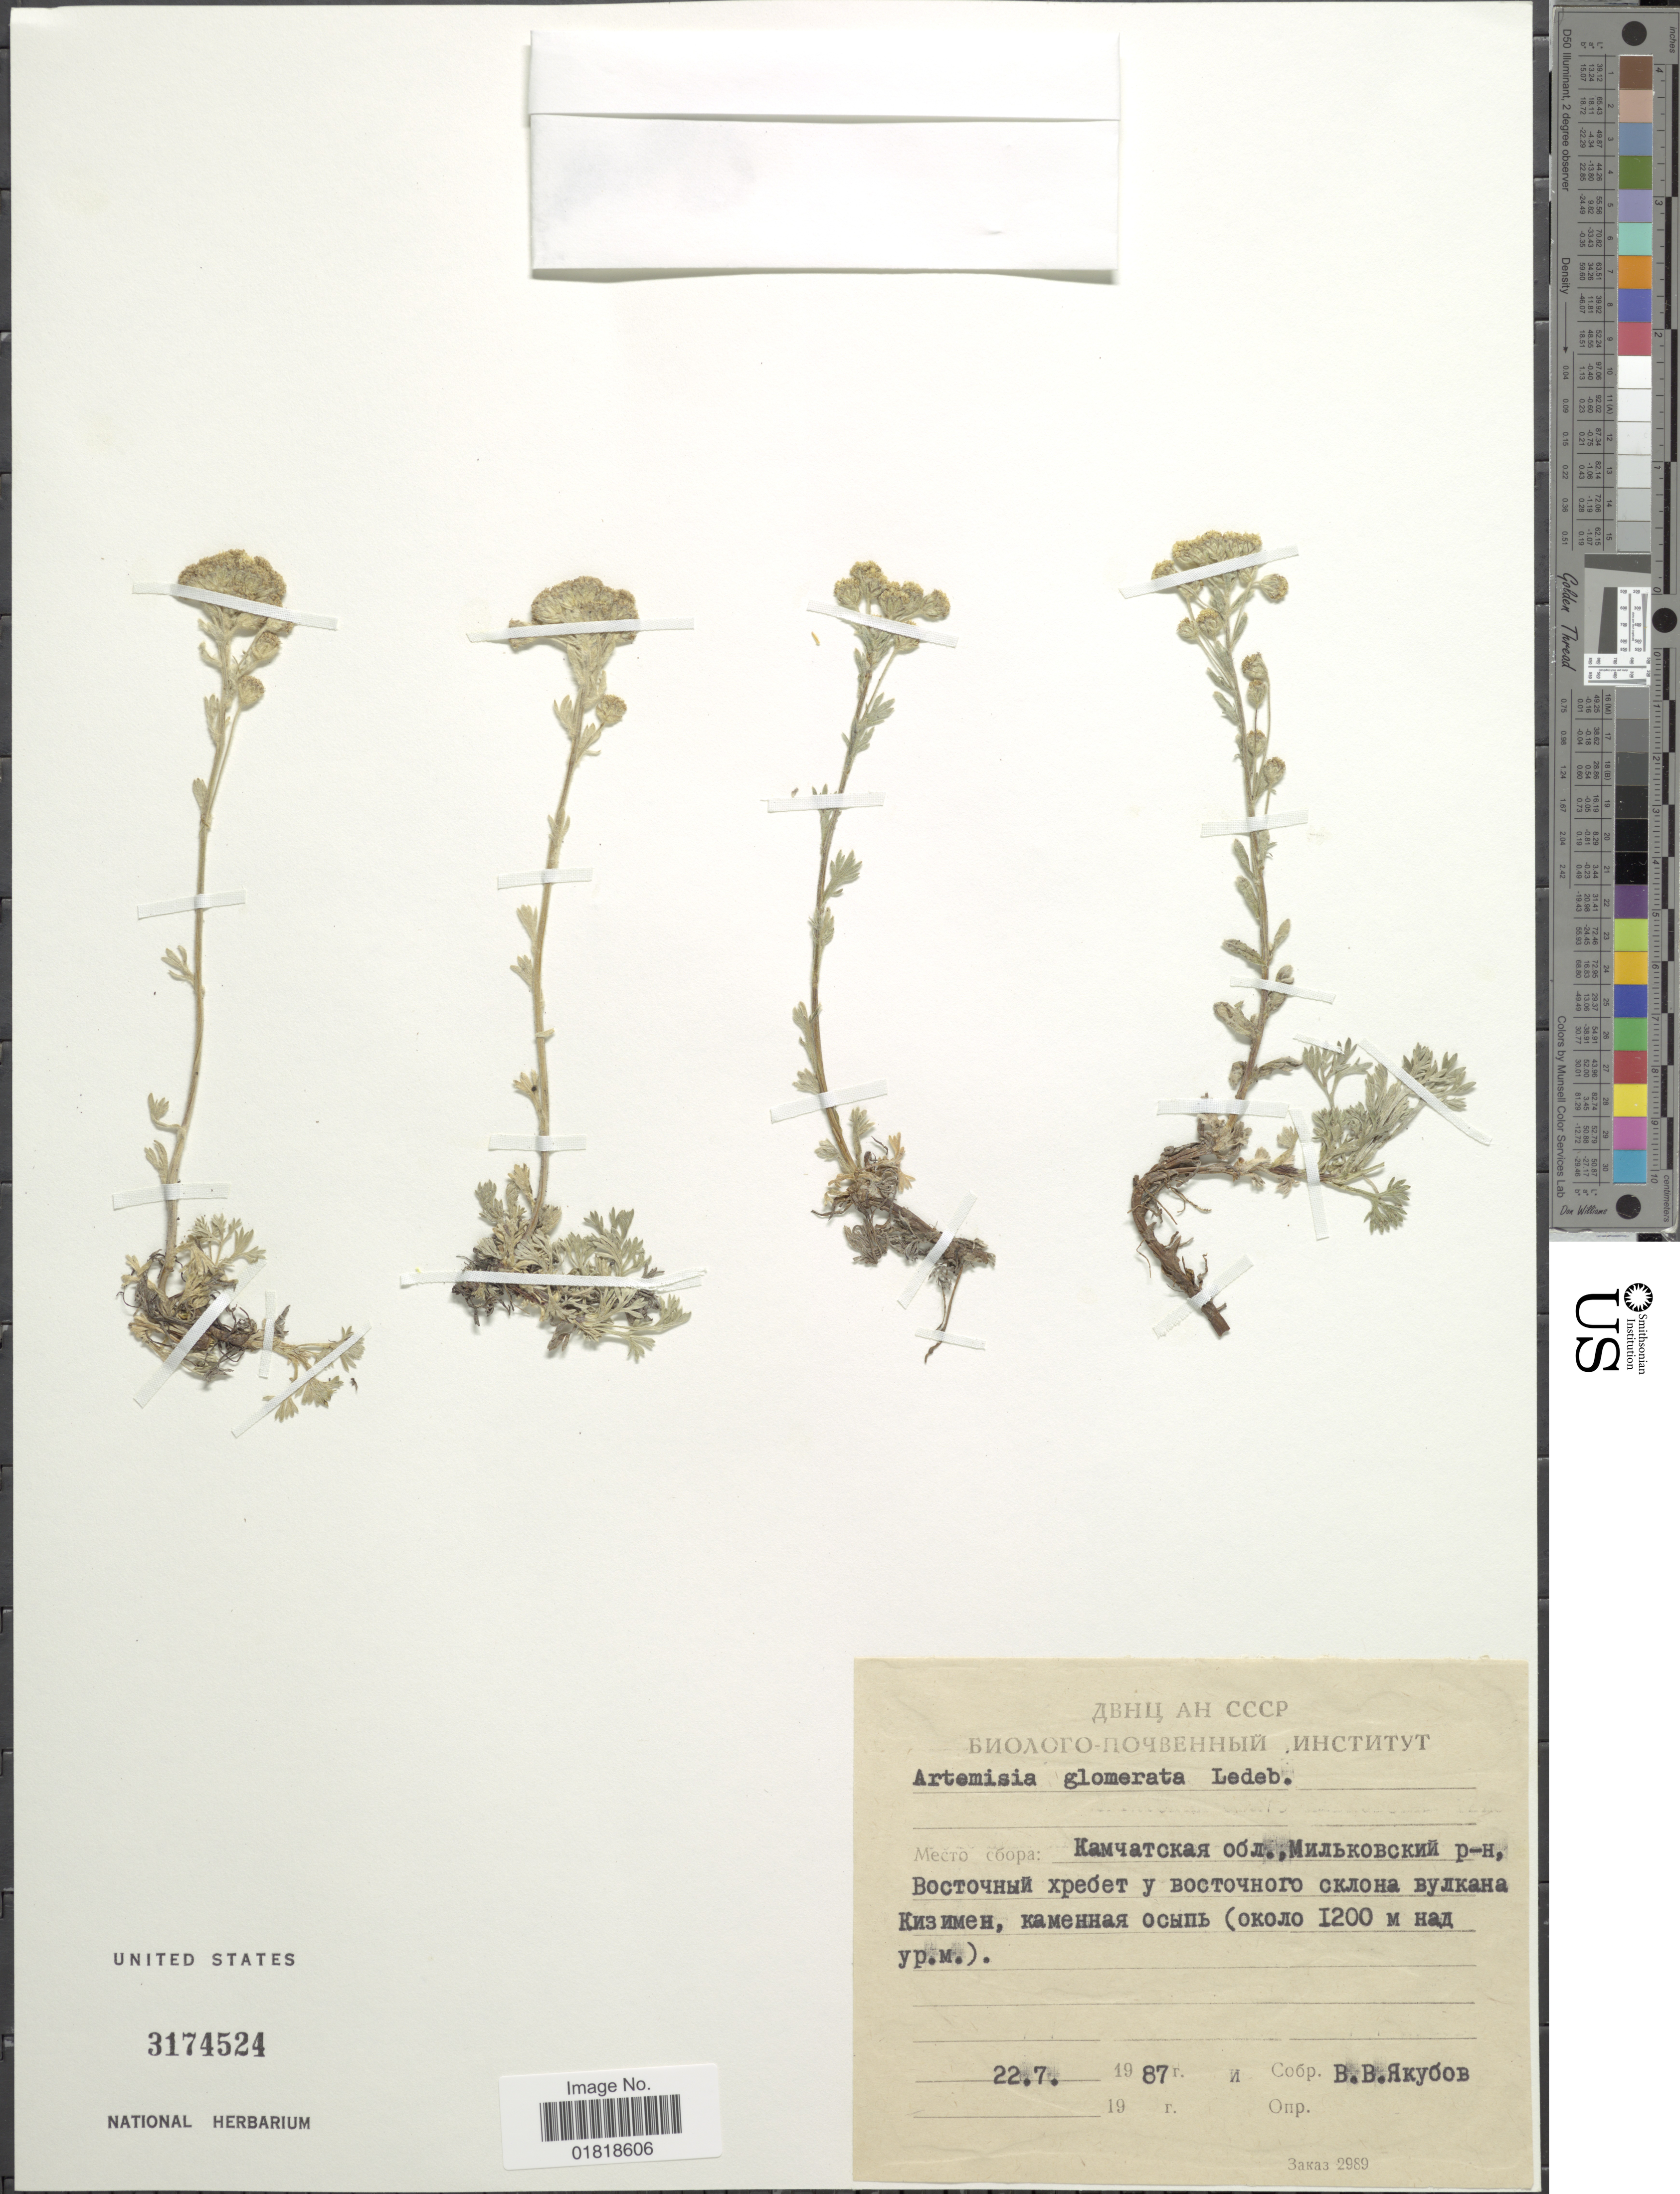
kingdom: Plantae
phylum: Tracheophyta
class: Magnoliopsida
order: Asterales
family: Asteraceae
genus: Artemisia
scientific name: Artemisia glomerata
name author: Ledeb.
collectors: V. Yakubov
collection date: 1987-07-22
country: Russian Federation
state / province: Kamchatka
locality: District Milkovskiy, Volcano Kizimen.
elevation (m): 1200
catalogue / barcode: US 3174524